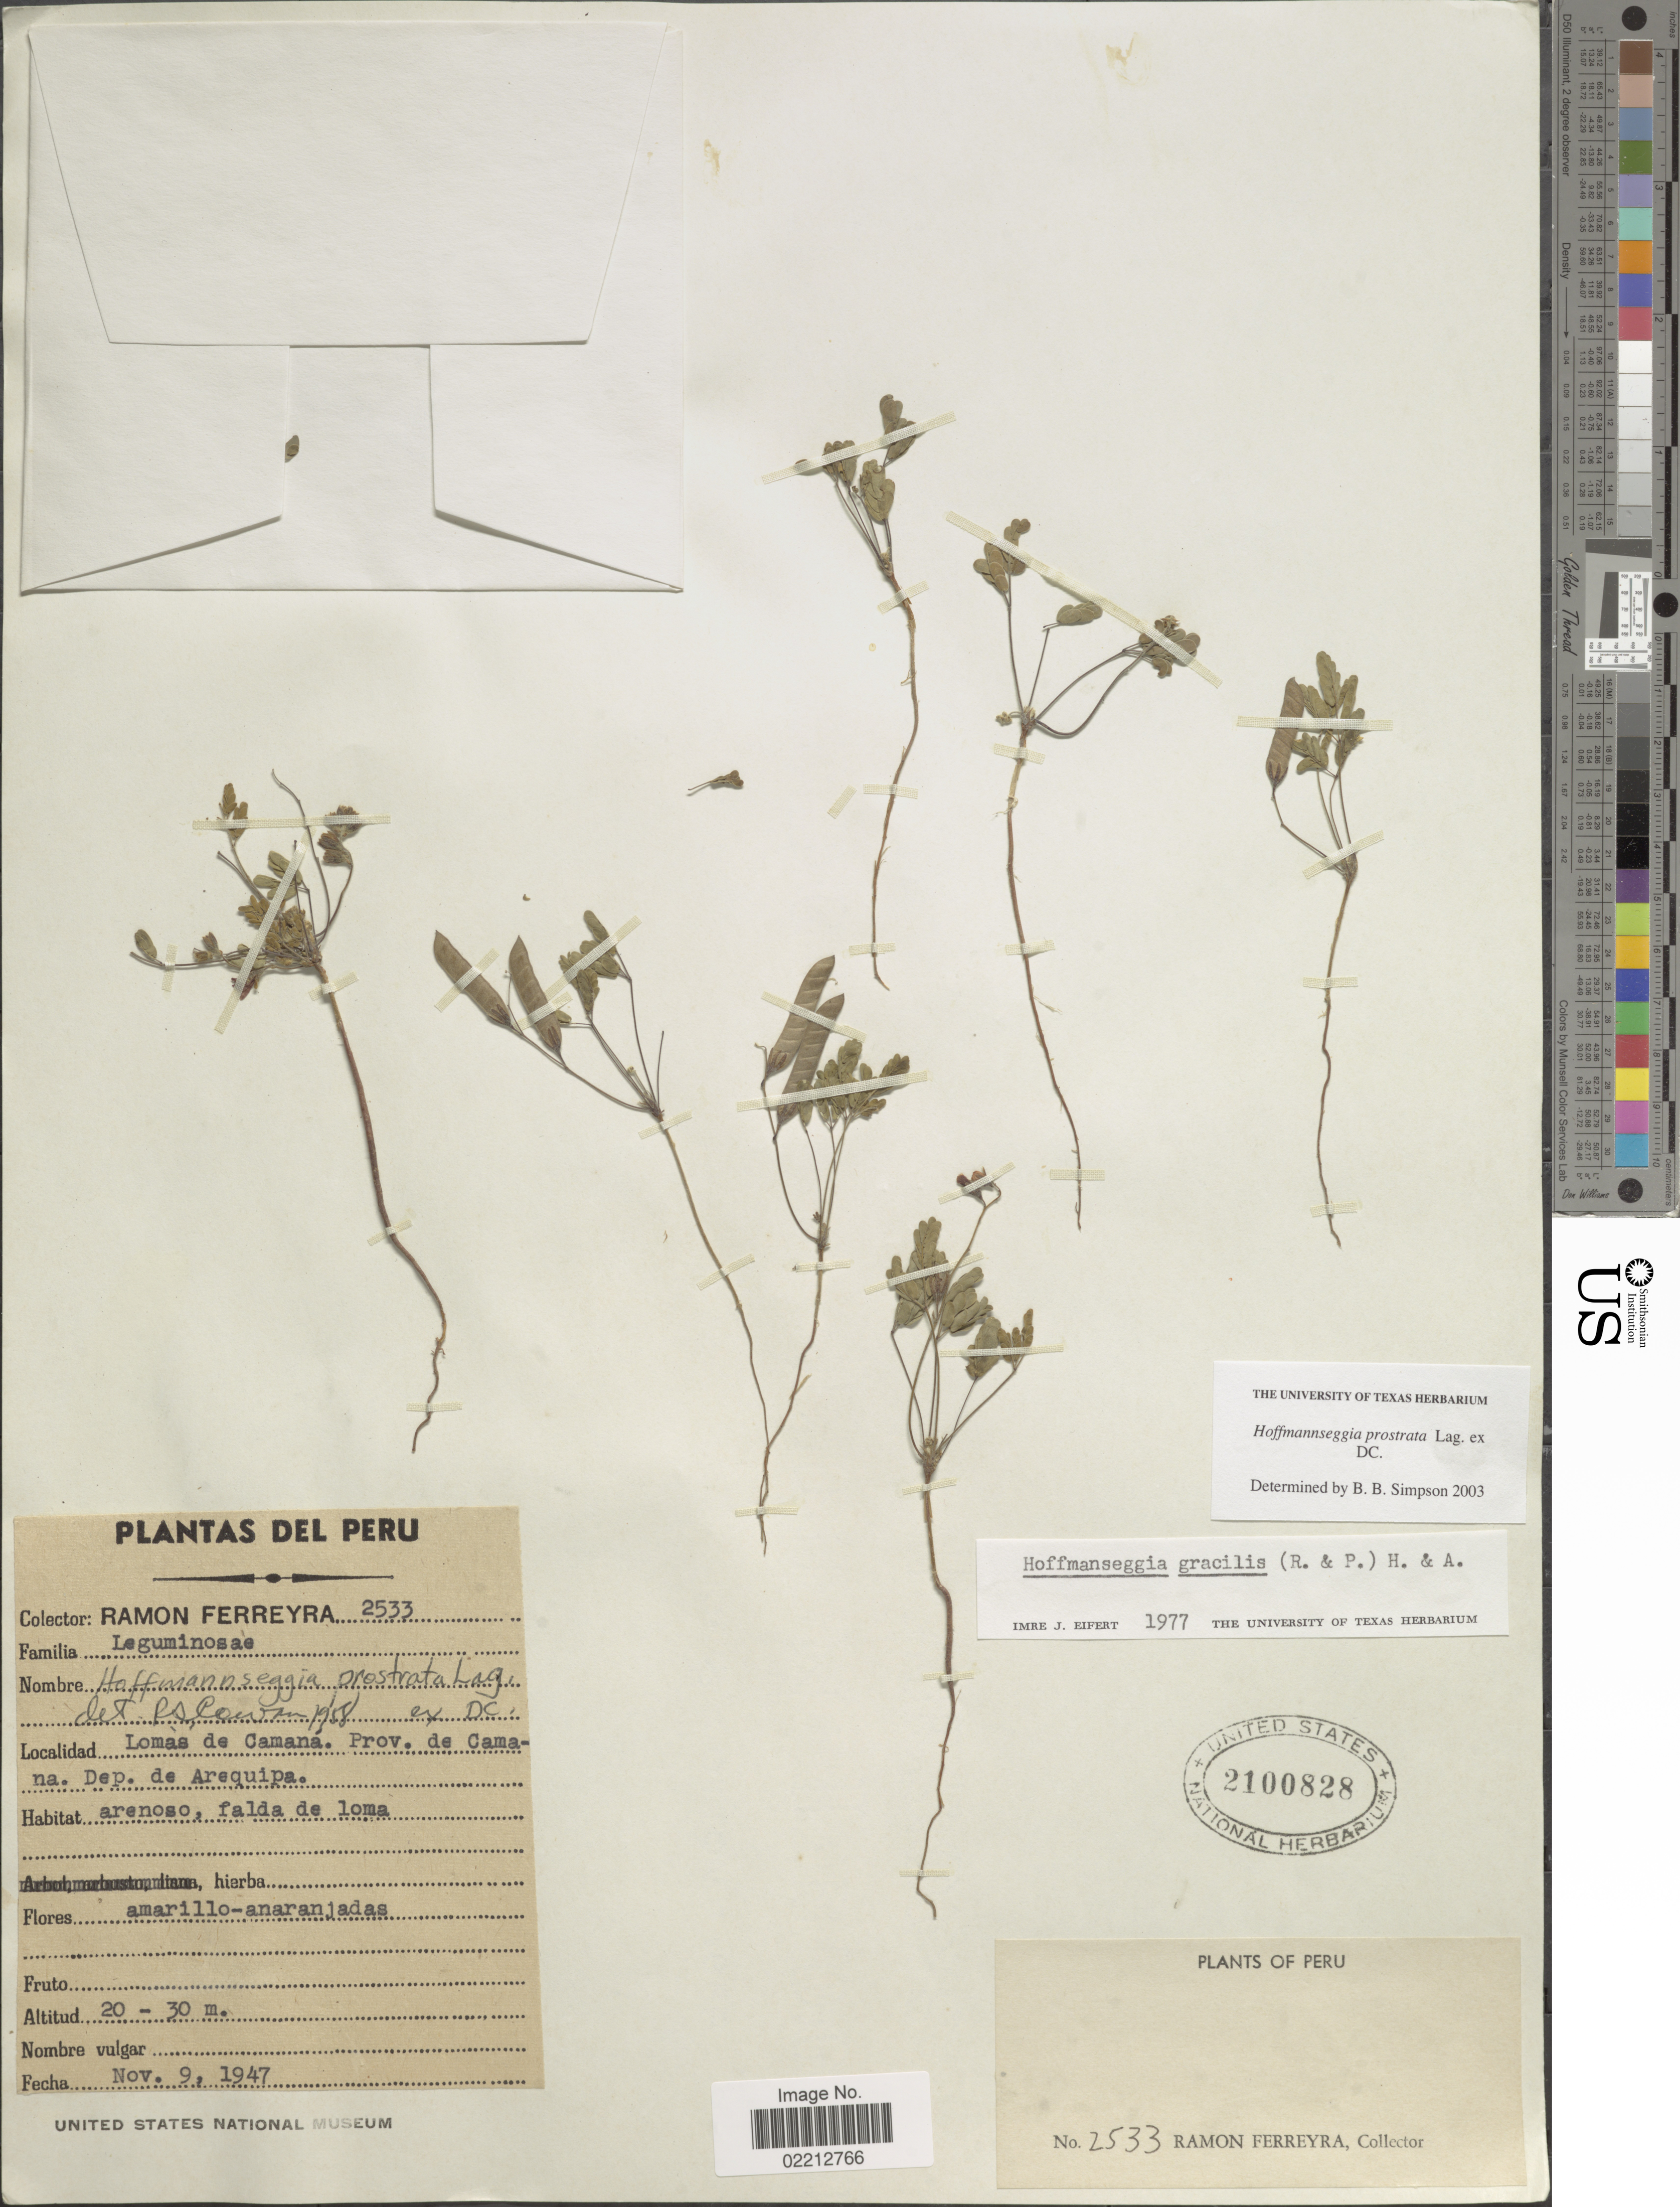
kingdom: Plantae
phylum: Tracheophyta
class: Magnoliopsida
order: Fabales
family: Fabaceae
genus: Hoffmannseggia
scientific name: Hoffmannseggia prostrata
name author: Lag. ex DC.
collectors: R. A. Ferreyra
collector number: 2533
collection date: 1947-11-09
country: Peru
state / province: Arequipa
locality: Lomas de Camana. Prov. de Camana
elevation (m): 20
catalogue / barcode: US 2100828